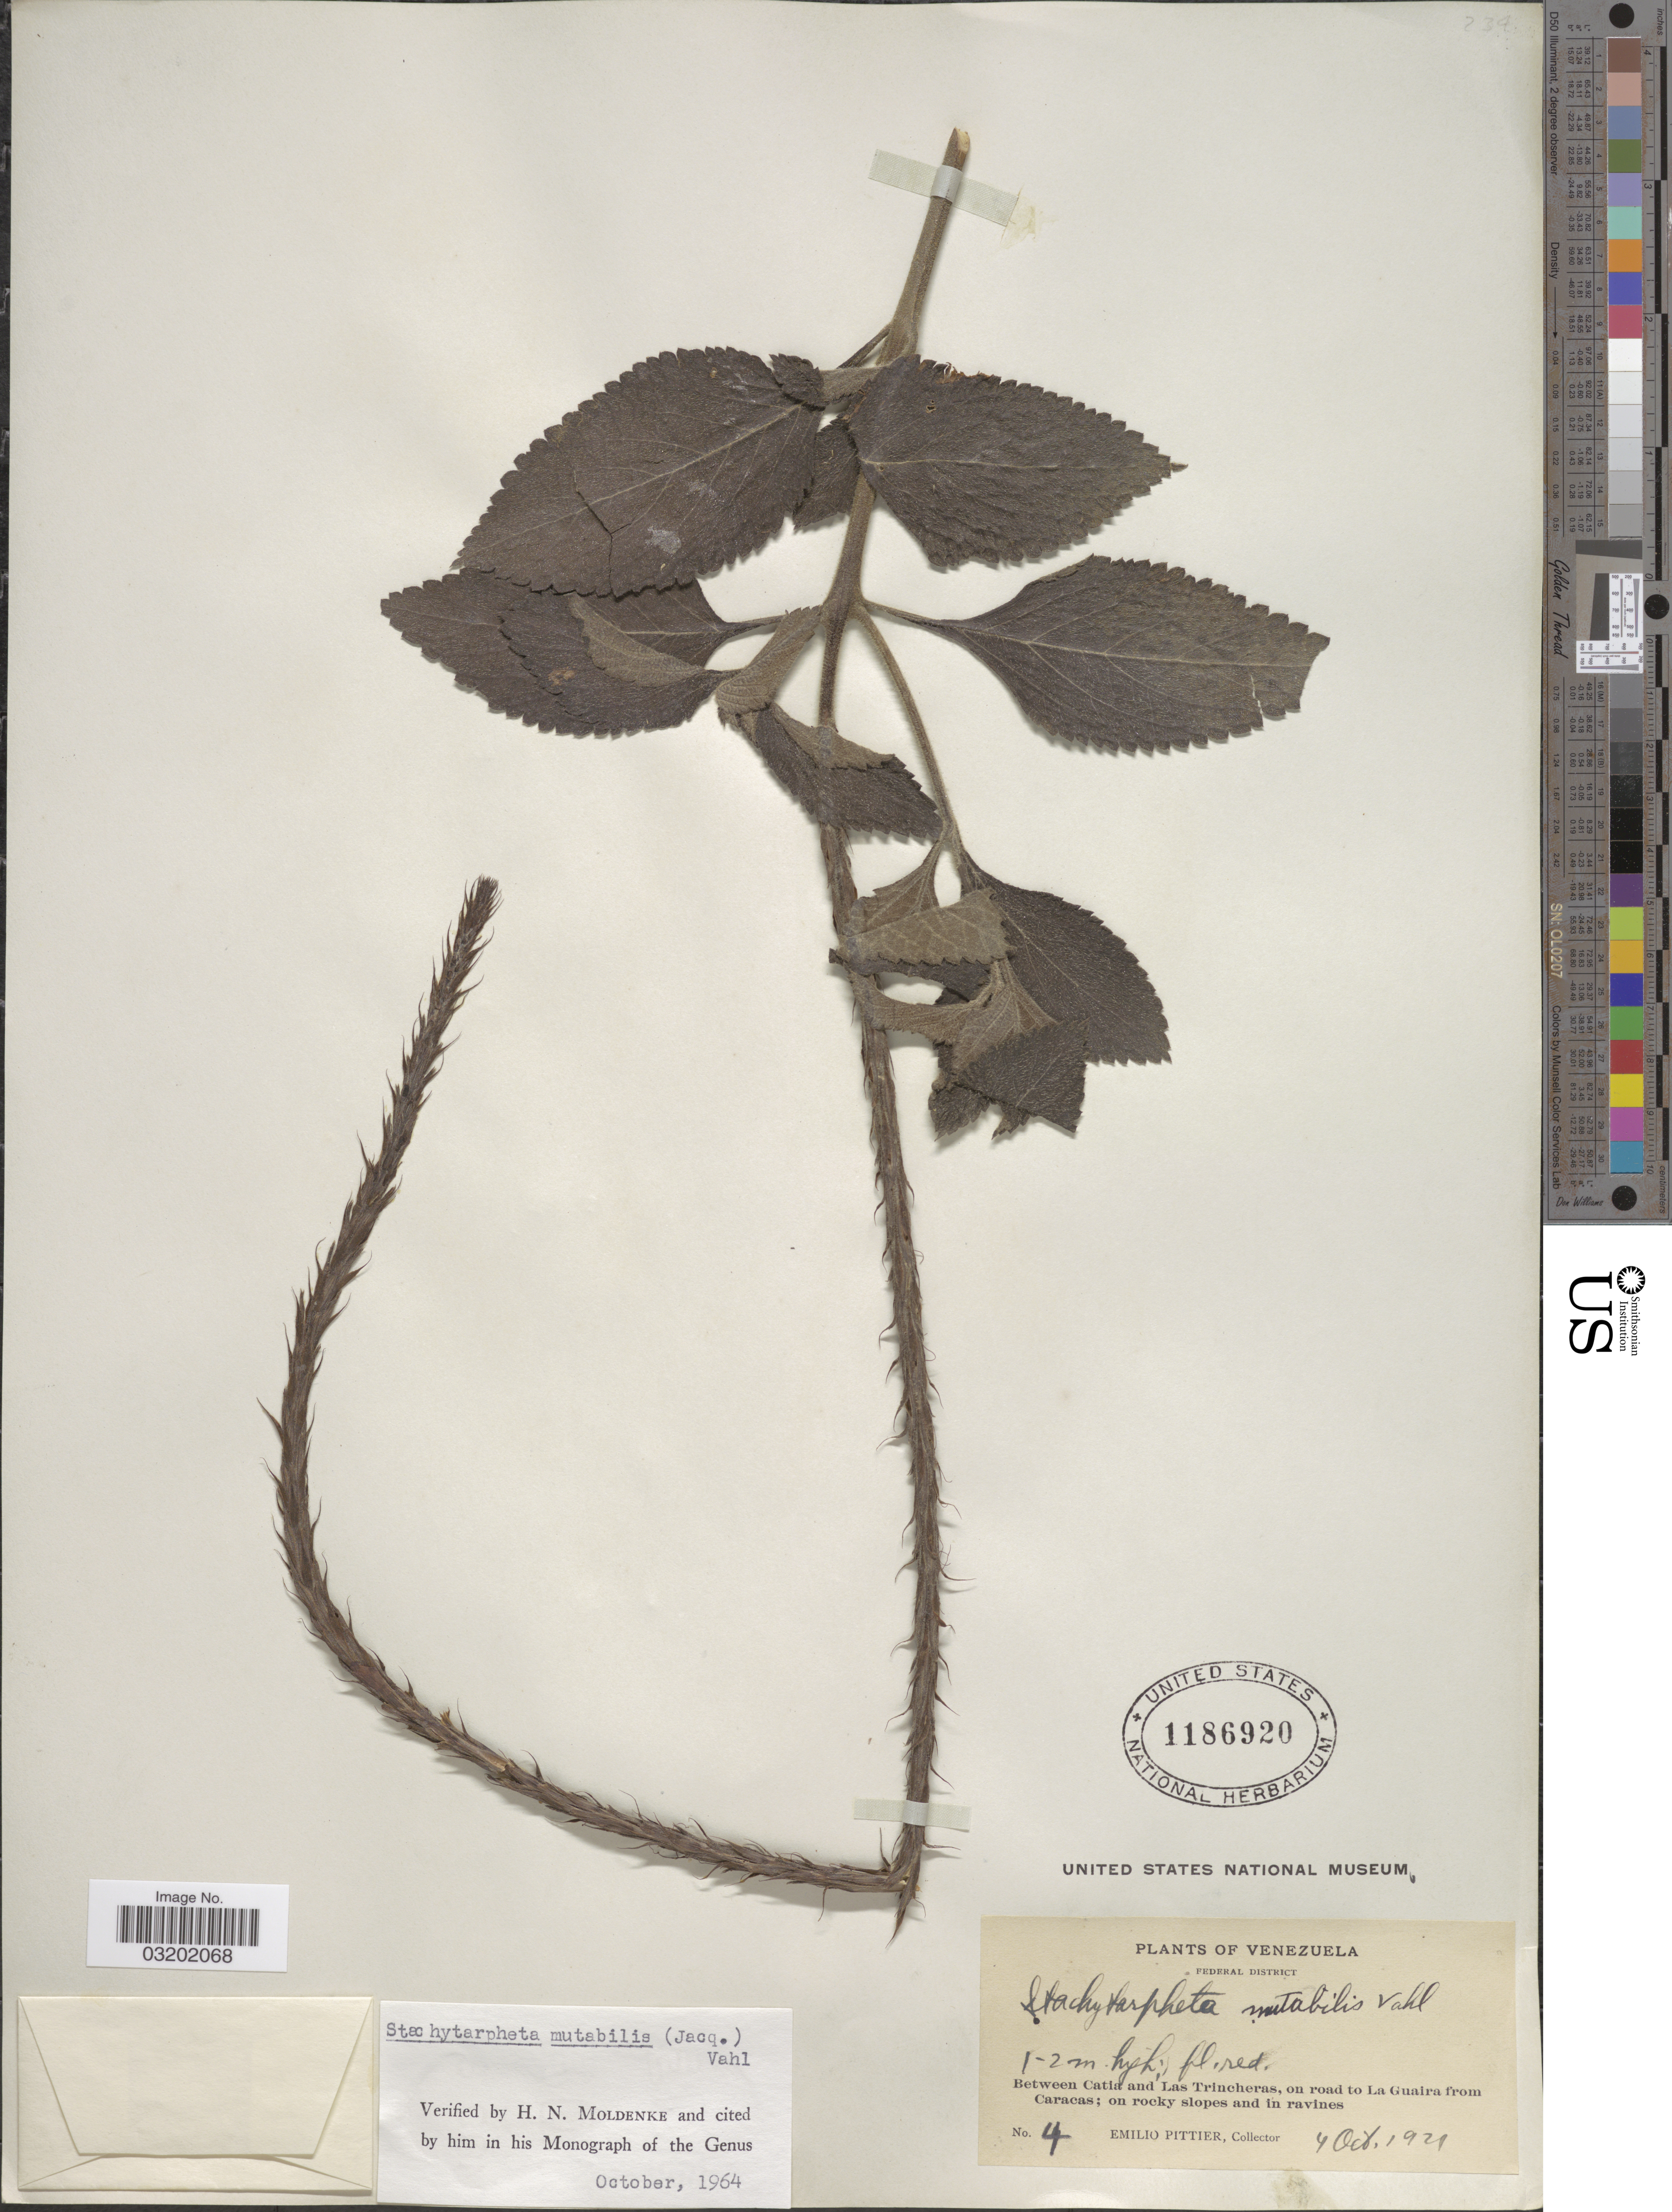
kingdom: Plantae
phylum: Tracheophyta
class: Magnoliopsida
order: Lamiales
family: Verbenaceae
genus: Stachytarpheta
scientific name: Stachytarpheta mutabilis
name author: (Jacq.) Vahl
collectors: E. Pittier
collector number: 4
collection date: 1921-10-04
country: Venezuela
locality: Federal District. Between Catia and Las Trincheras, on road to La Guaira from Caracas.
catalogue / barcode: US 1186920